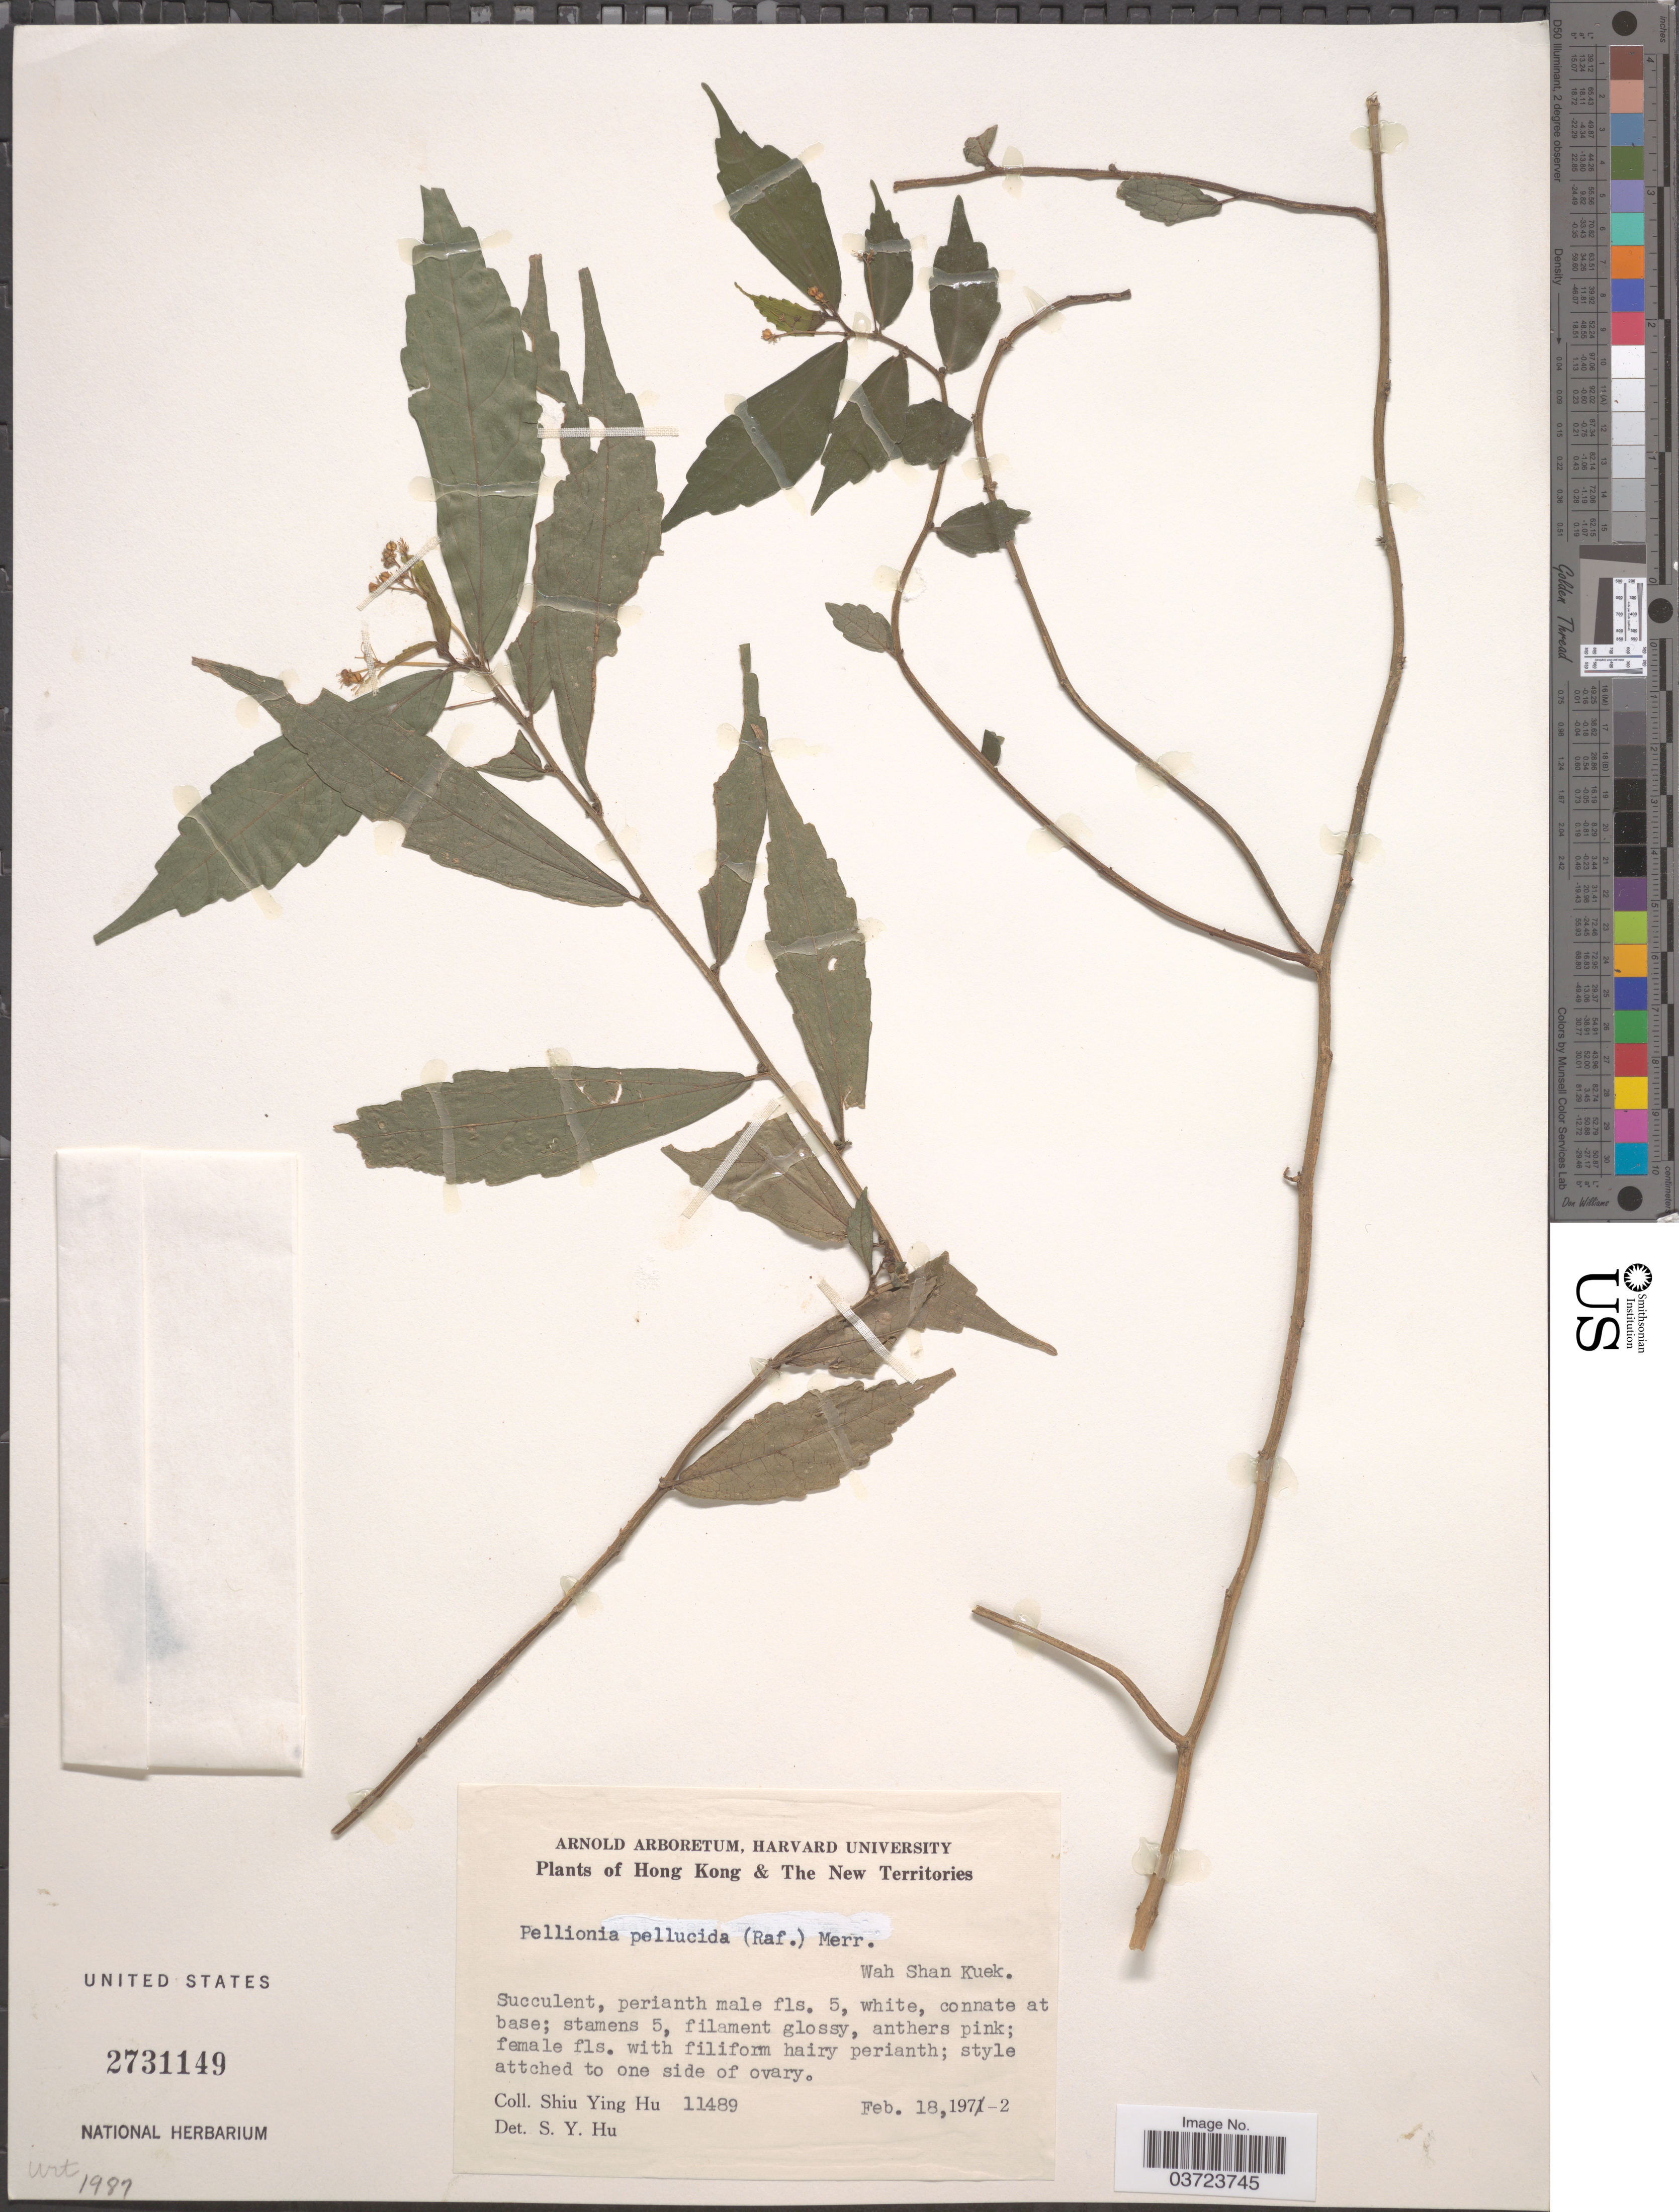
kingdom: Plantae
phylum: Tracheophyta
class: Magnoliopsida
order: Rosales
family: Urticaceae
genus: Pellionia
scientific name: Pellionia pellucida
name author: (Raf.) Merr.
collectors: S. Y. Hu & S. Y. Hu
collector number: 11489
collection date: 1972-02-18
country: China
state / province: Hong Kong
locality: The New Territories. Wah Shan Kuek.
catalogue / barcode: US 2731149